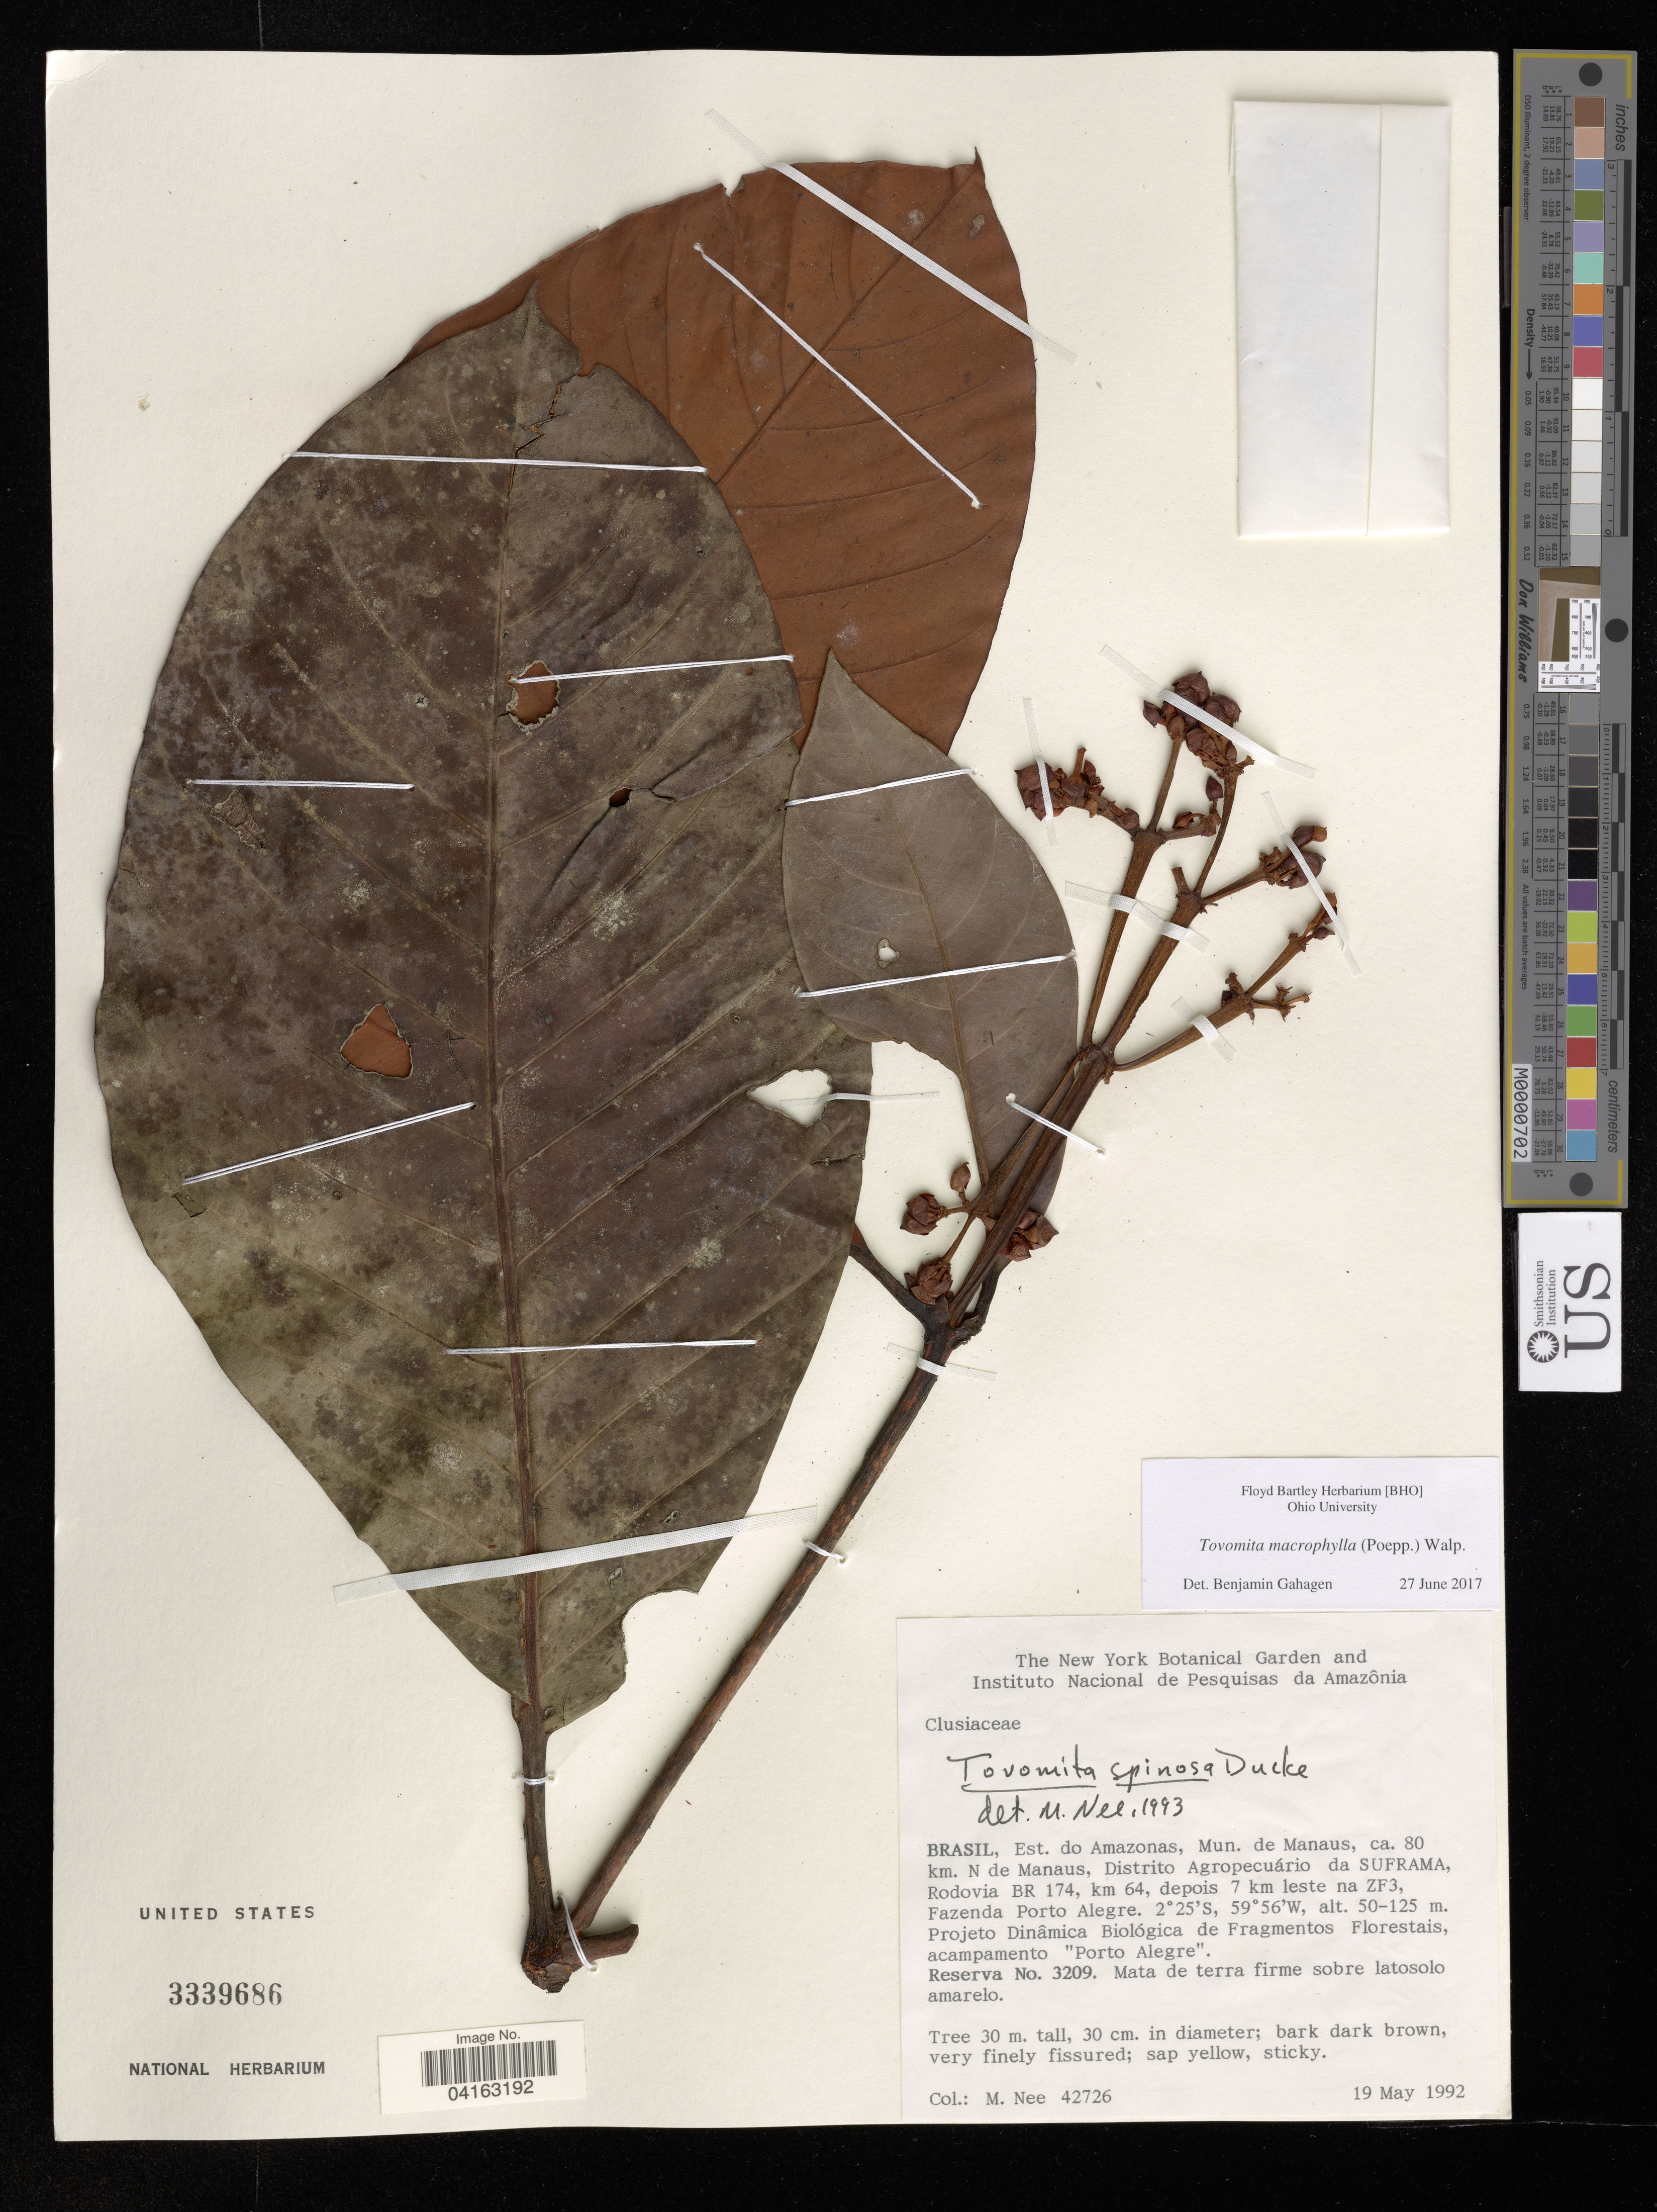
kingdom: Plantae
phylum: Tracheophyta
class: Magnoliopsida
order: Malpighiales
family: Clusiaceae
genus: Tovomita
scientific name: Tovomita macrophylla L.O. Williams, nom. illeg.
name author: L.O. Williams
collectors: M. Nee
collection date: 1992-05-19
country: Brazil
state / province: Amazonas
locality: Est. do Amazonas, Mun. de Manaus, ca. 80 km. N de Manaus, Distrito Agropecuário da SUFRAMA, Rodovia BR 174, km 64, depois 7 km leste na ZF3, Fazenda Porto Alegre.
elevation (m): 50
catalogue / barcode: US 3339686